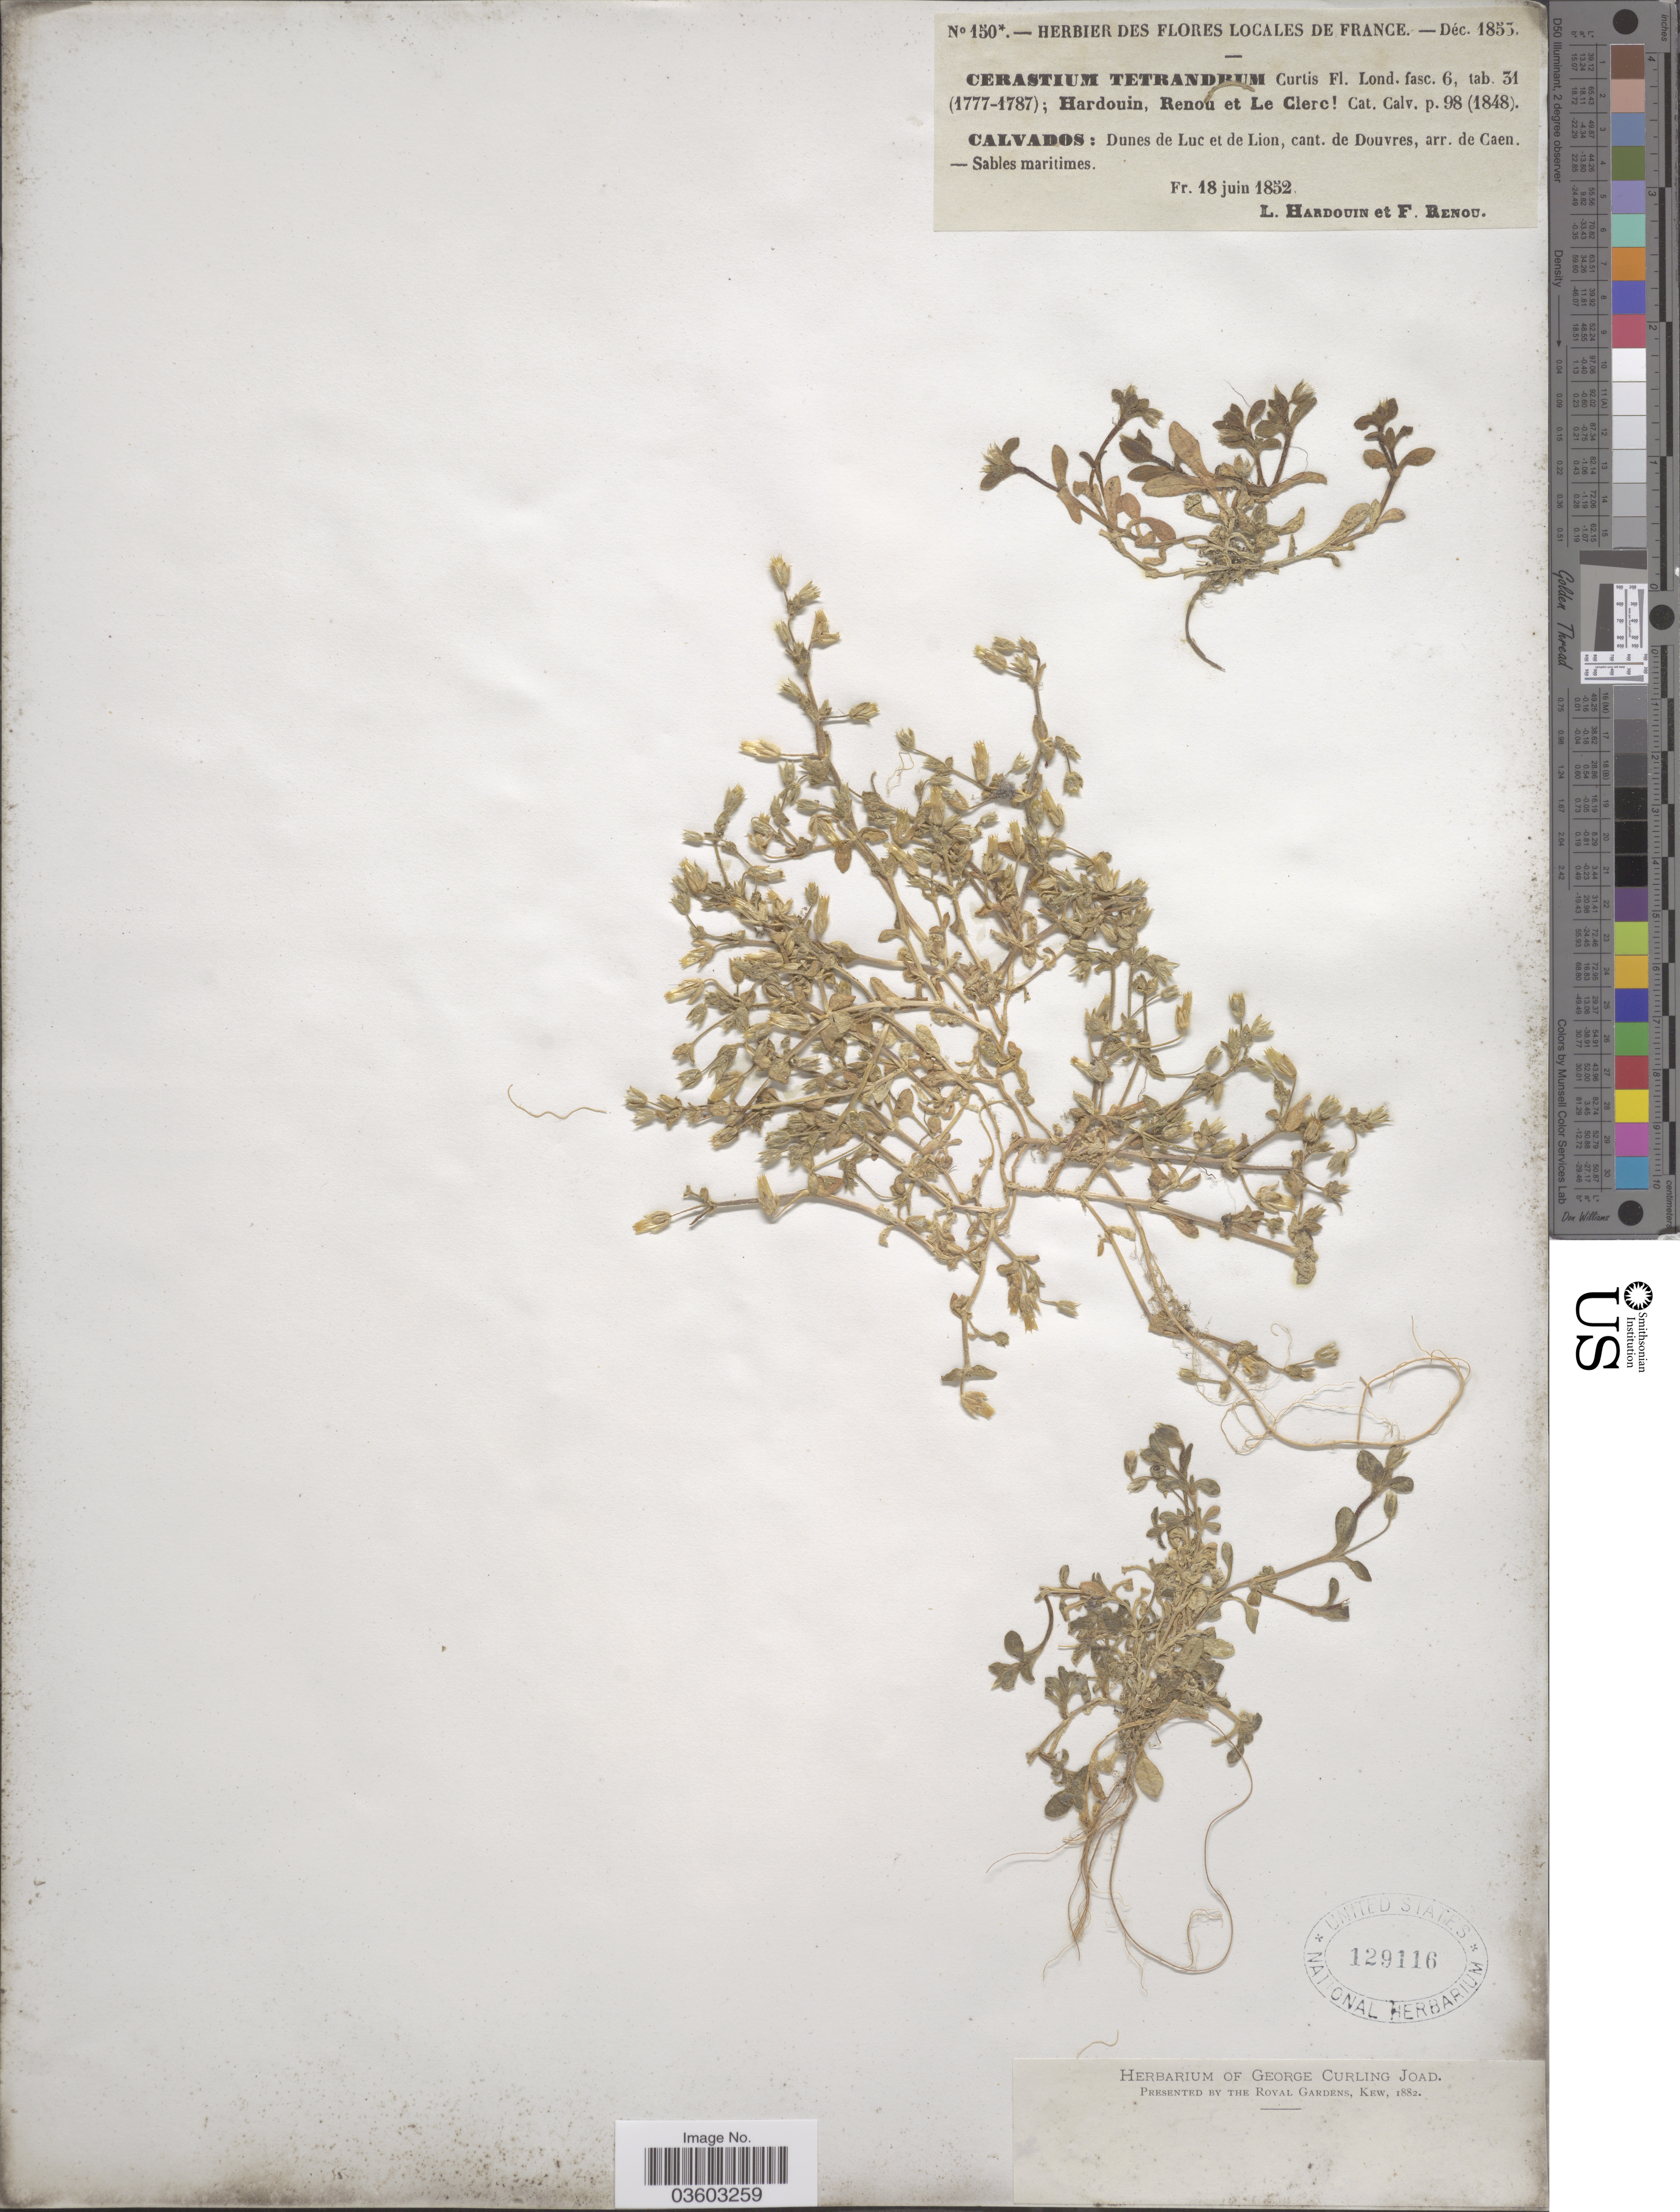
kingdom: Plantae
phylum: Tracheophyta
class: Magnoliopsida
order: Caryophyllales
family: Caryophyllaceae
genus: Cerastium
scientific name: Cerastium tetrandrum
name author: Curtis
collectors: L. Hardouin & F. Renou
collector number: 150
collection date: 1855-12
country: France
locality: Calvados: Dunes de Luc et de Lion, cant. de Douvres, arr. de Caen. - Sables maritimes.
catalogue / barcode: US 129116